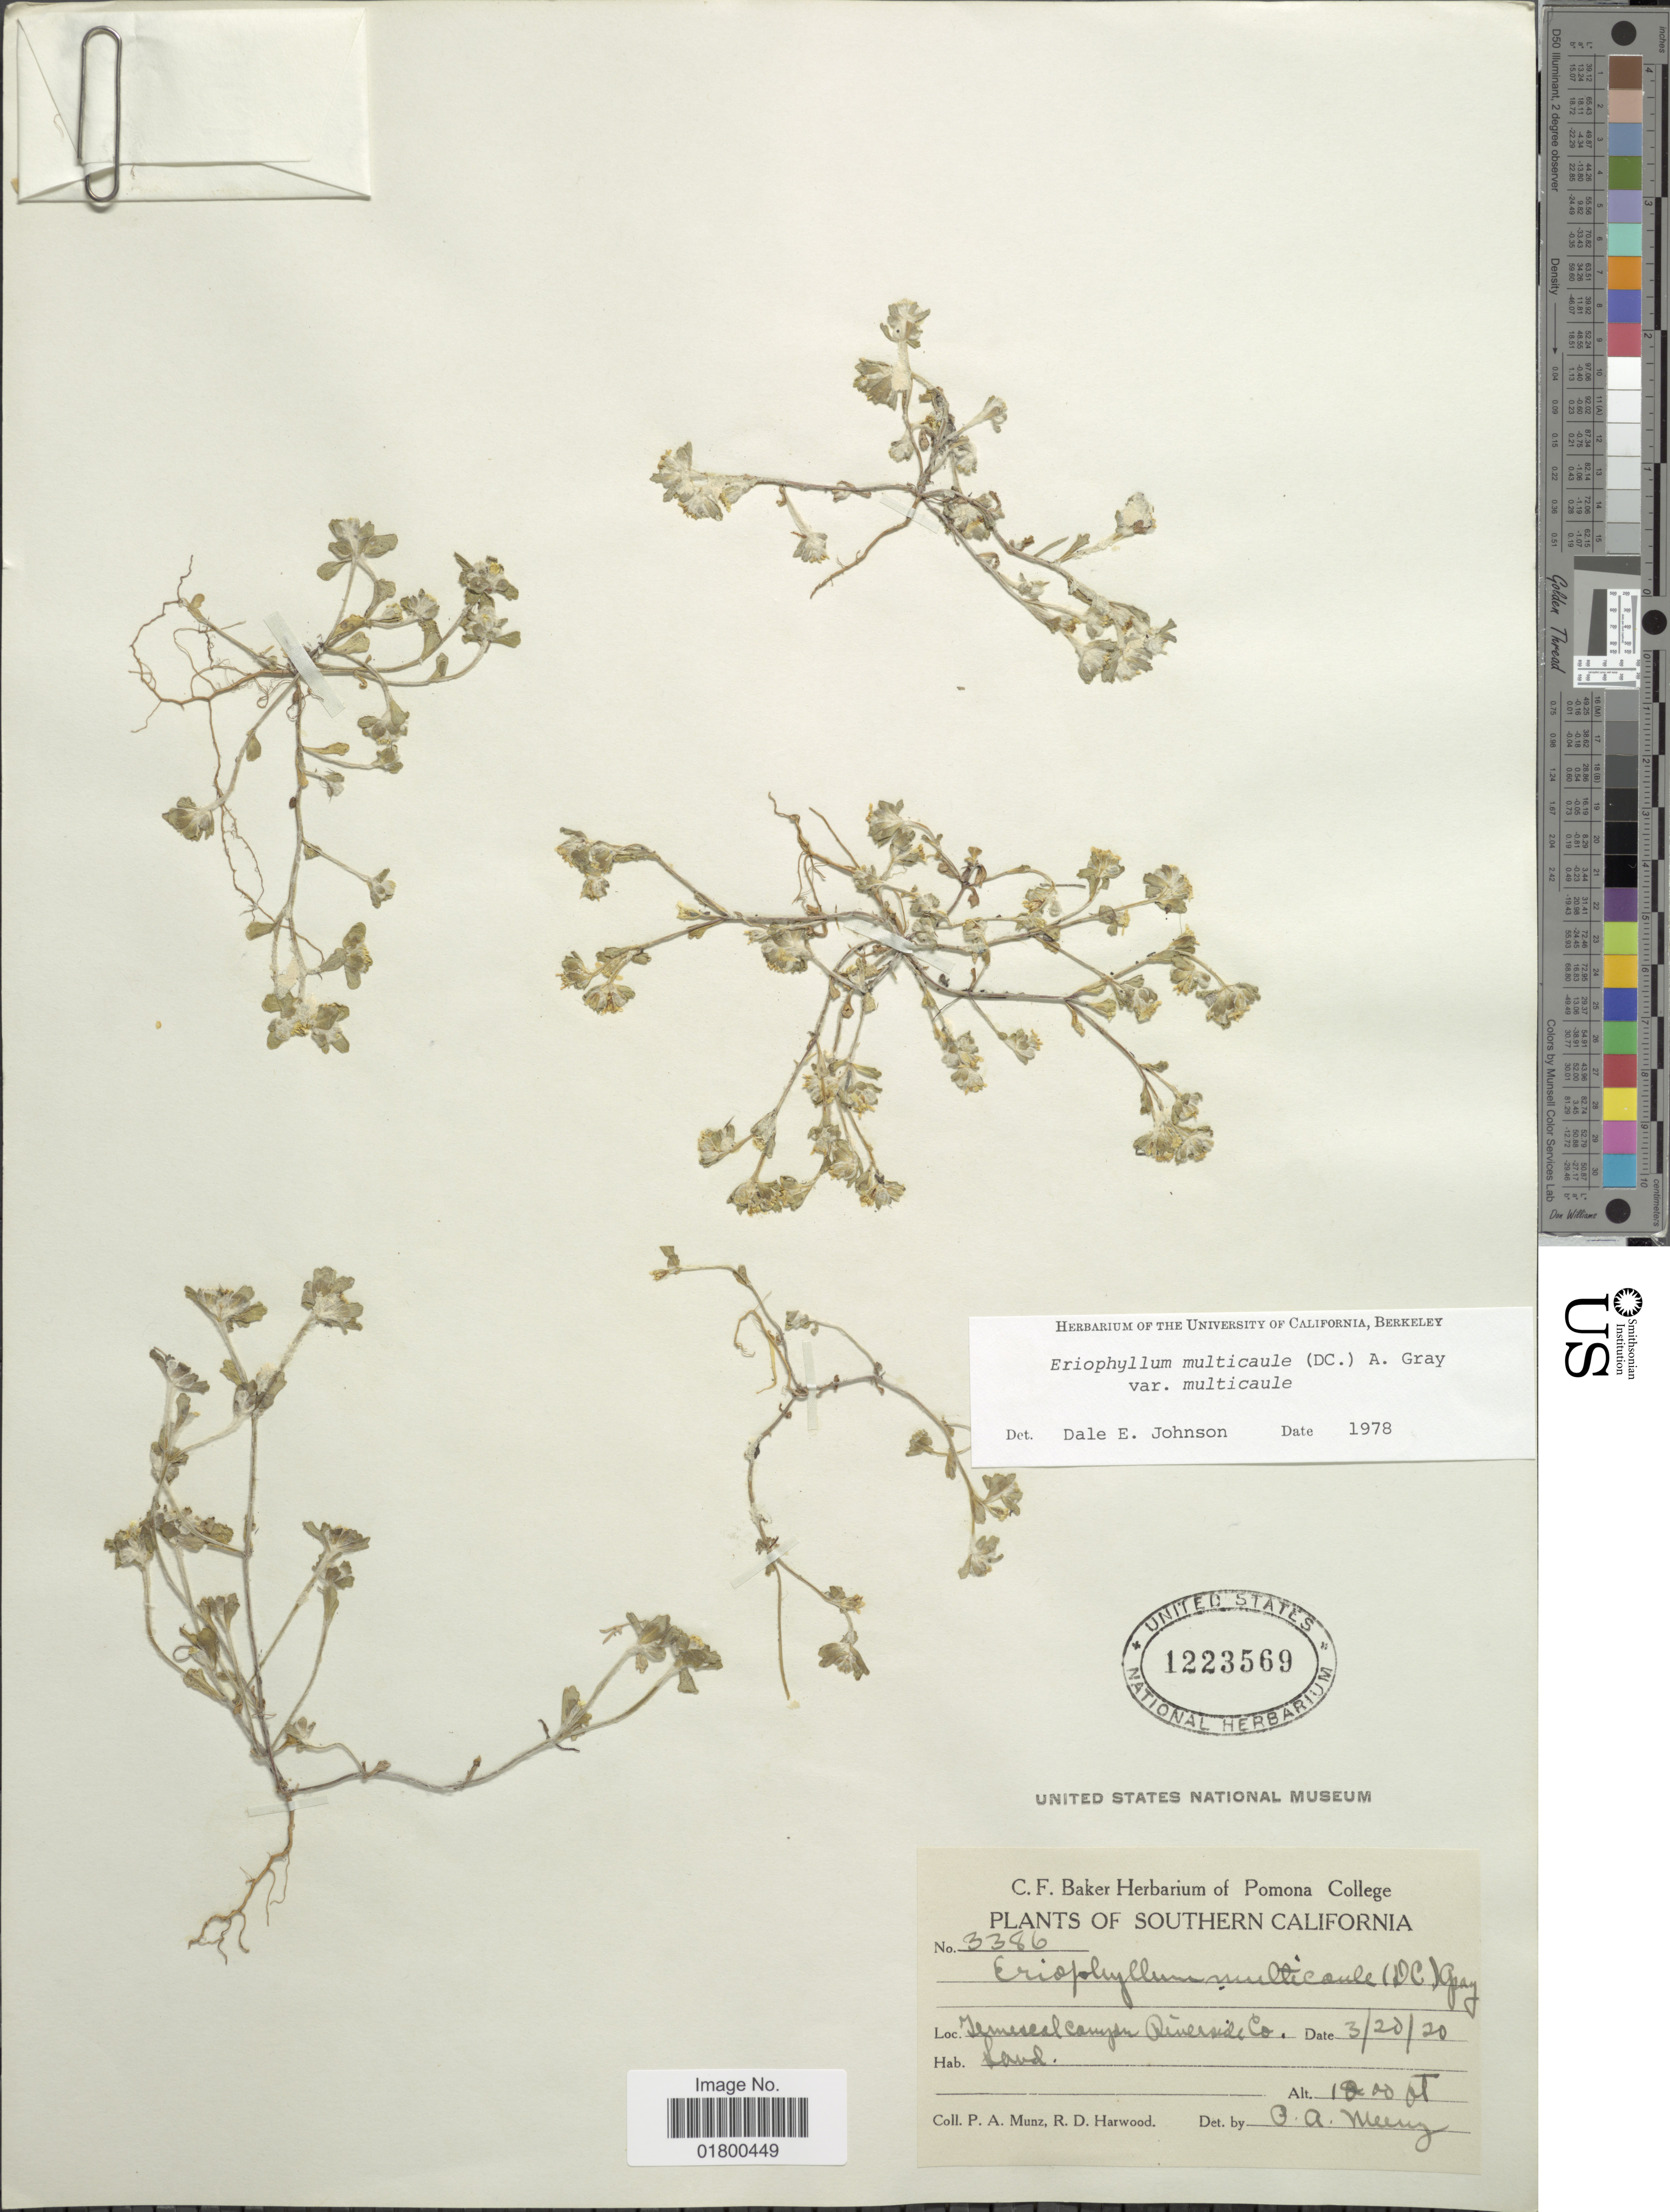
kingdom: Plantae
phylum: Tracheophyta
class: Magnoliopsida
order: Asterales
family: Asteraceae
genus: Eriophyllum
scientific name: Eriophyllum multicaule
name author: (DC.) A. Gray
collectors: P. A. Munz & R. Harwood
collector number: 3386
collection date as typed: Transcribed d/m/y: 20/3/20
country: United States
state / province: California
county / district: Riverside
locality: Southern California, Temescal canyon, Riverside Co.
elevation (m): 5486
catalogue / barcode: US 1223569